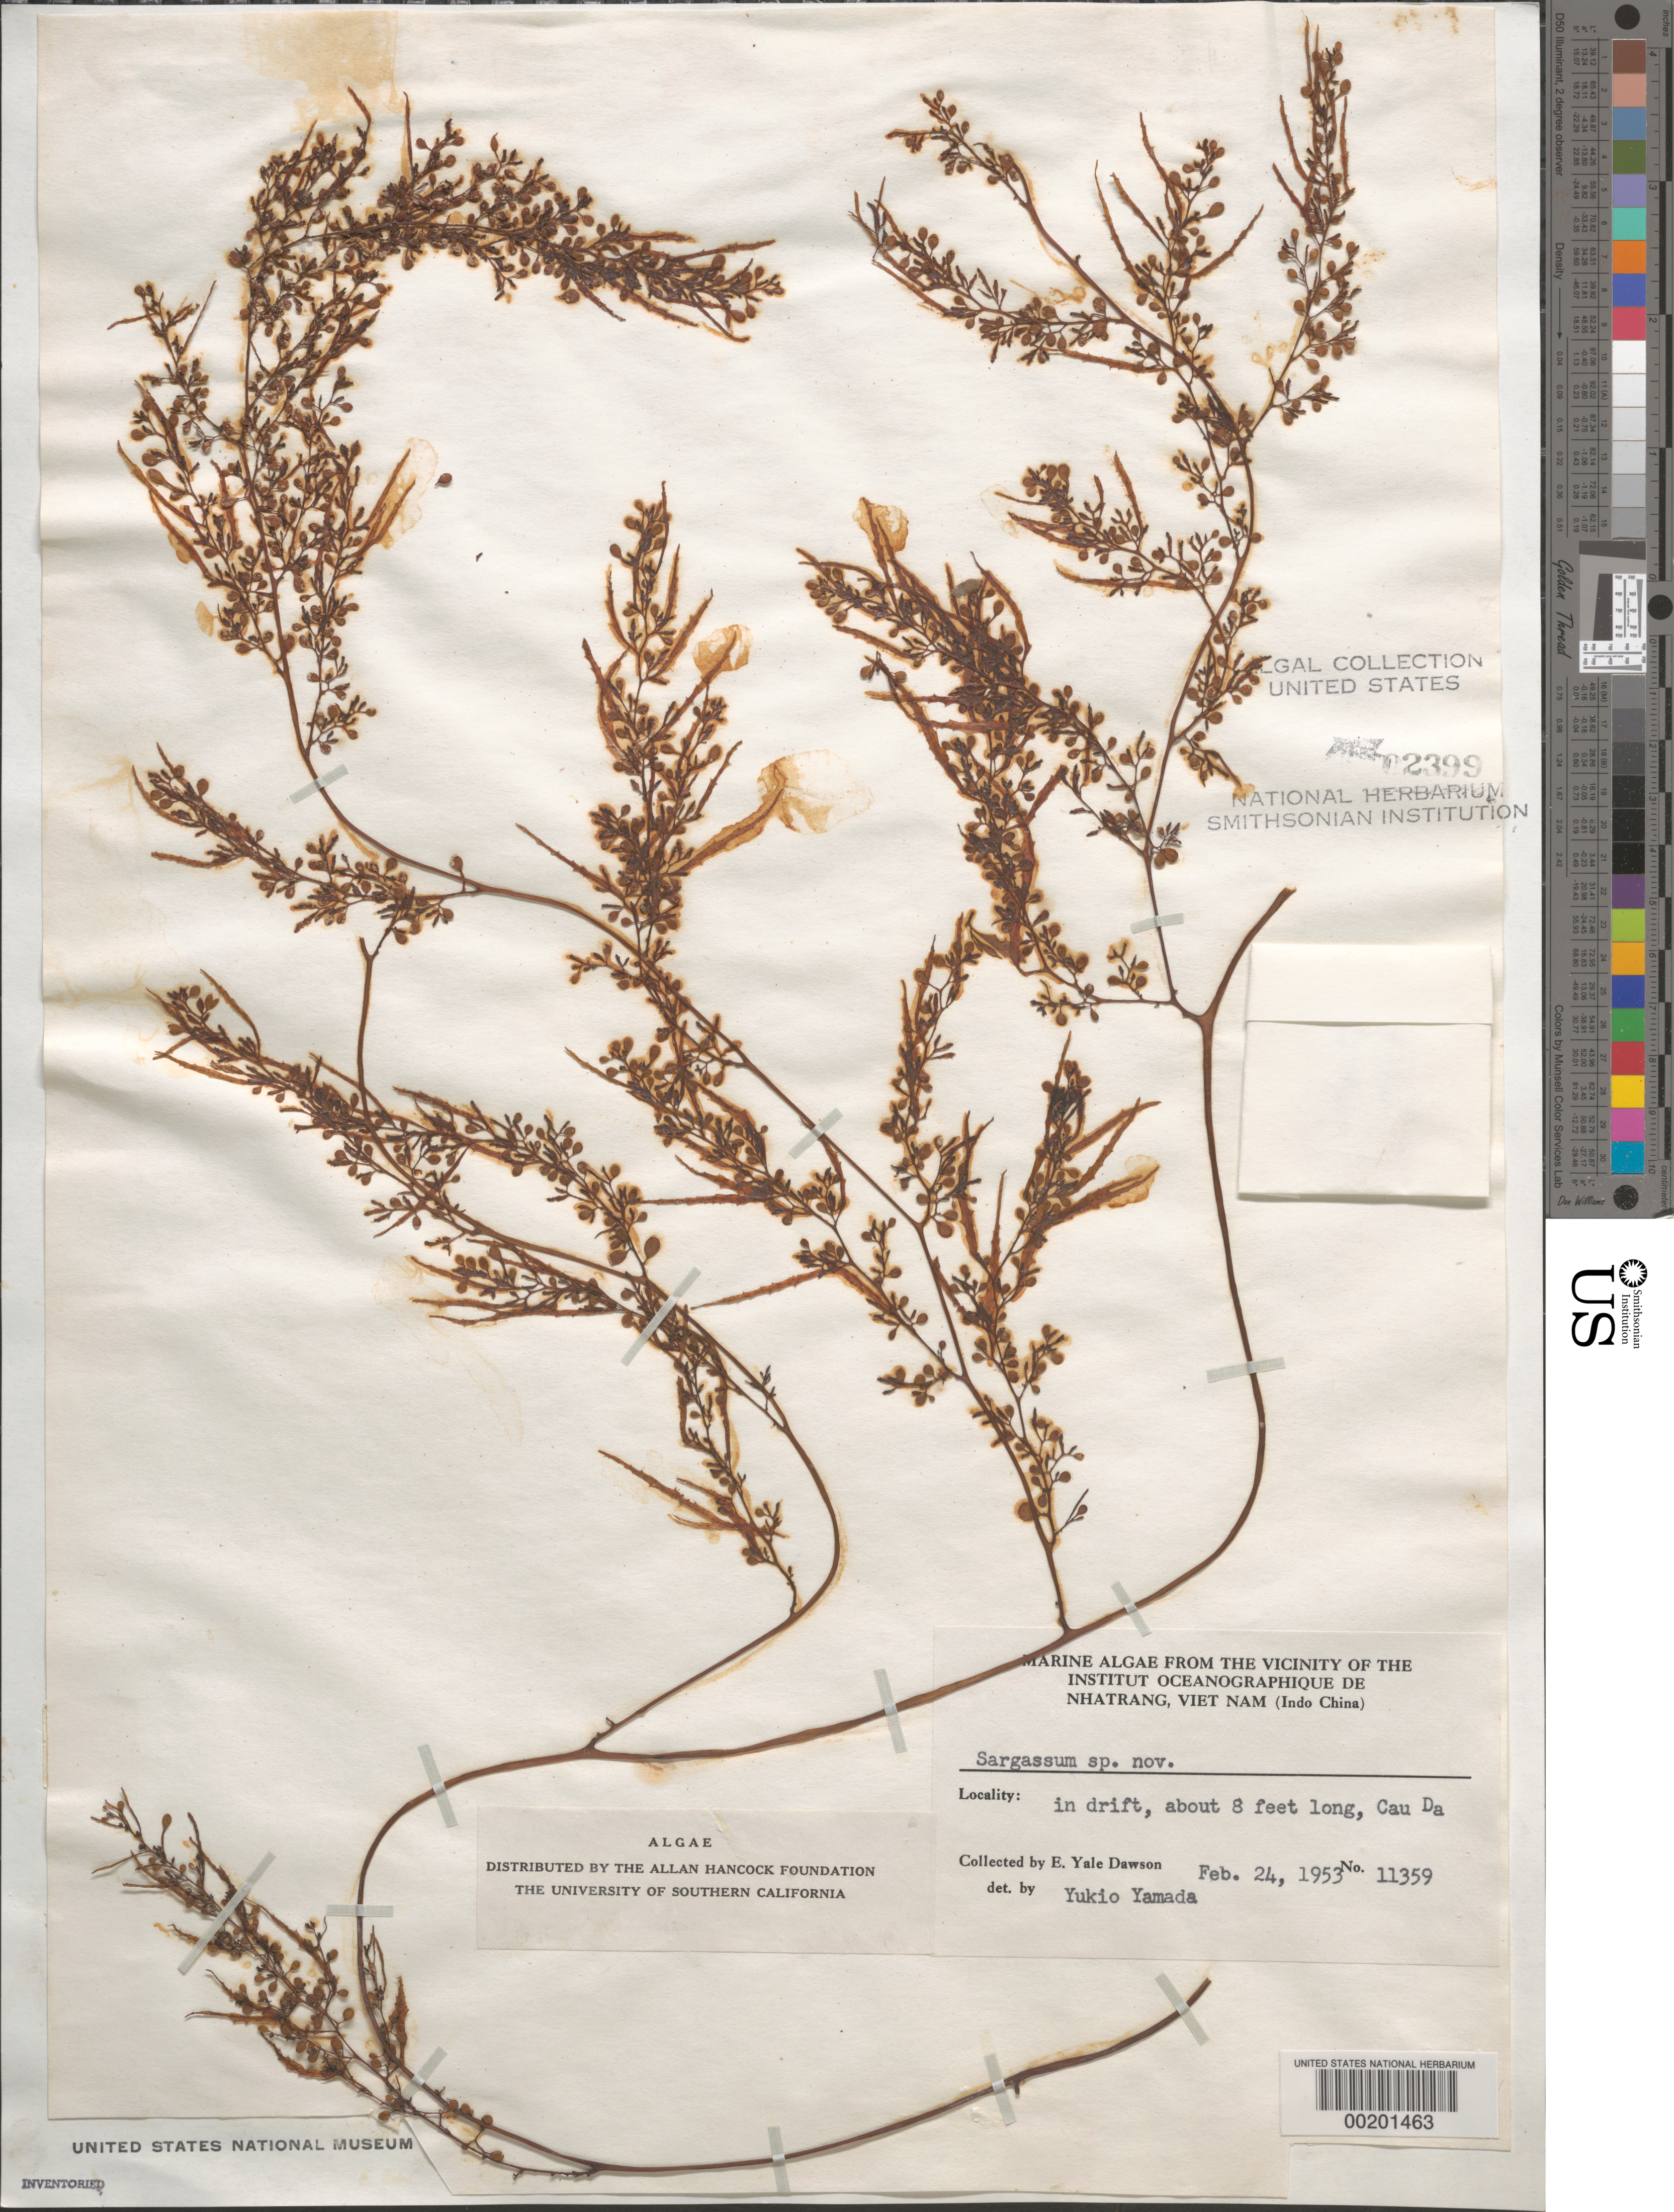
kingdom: Chromista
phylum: Ochrophyta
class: Phaeophyceae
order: Fucales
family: Sargassaceae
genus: Sargassum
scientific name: Sargassum sp.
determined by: Yamada, Yukio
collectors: E. Y. Dawson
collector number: EYD 11359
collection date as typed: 24 Feb 1953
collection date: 1953-02-24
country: Vietnam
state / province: Phu Khanh Province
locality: Cau Da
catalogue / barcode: US 2399